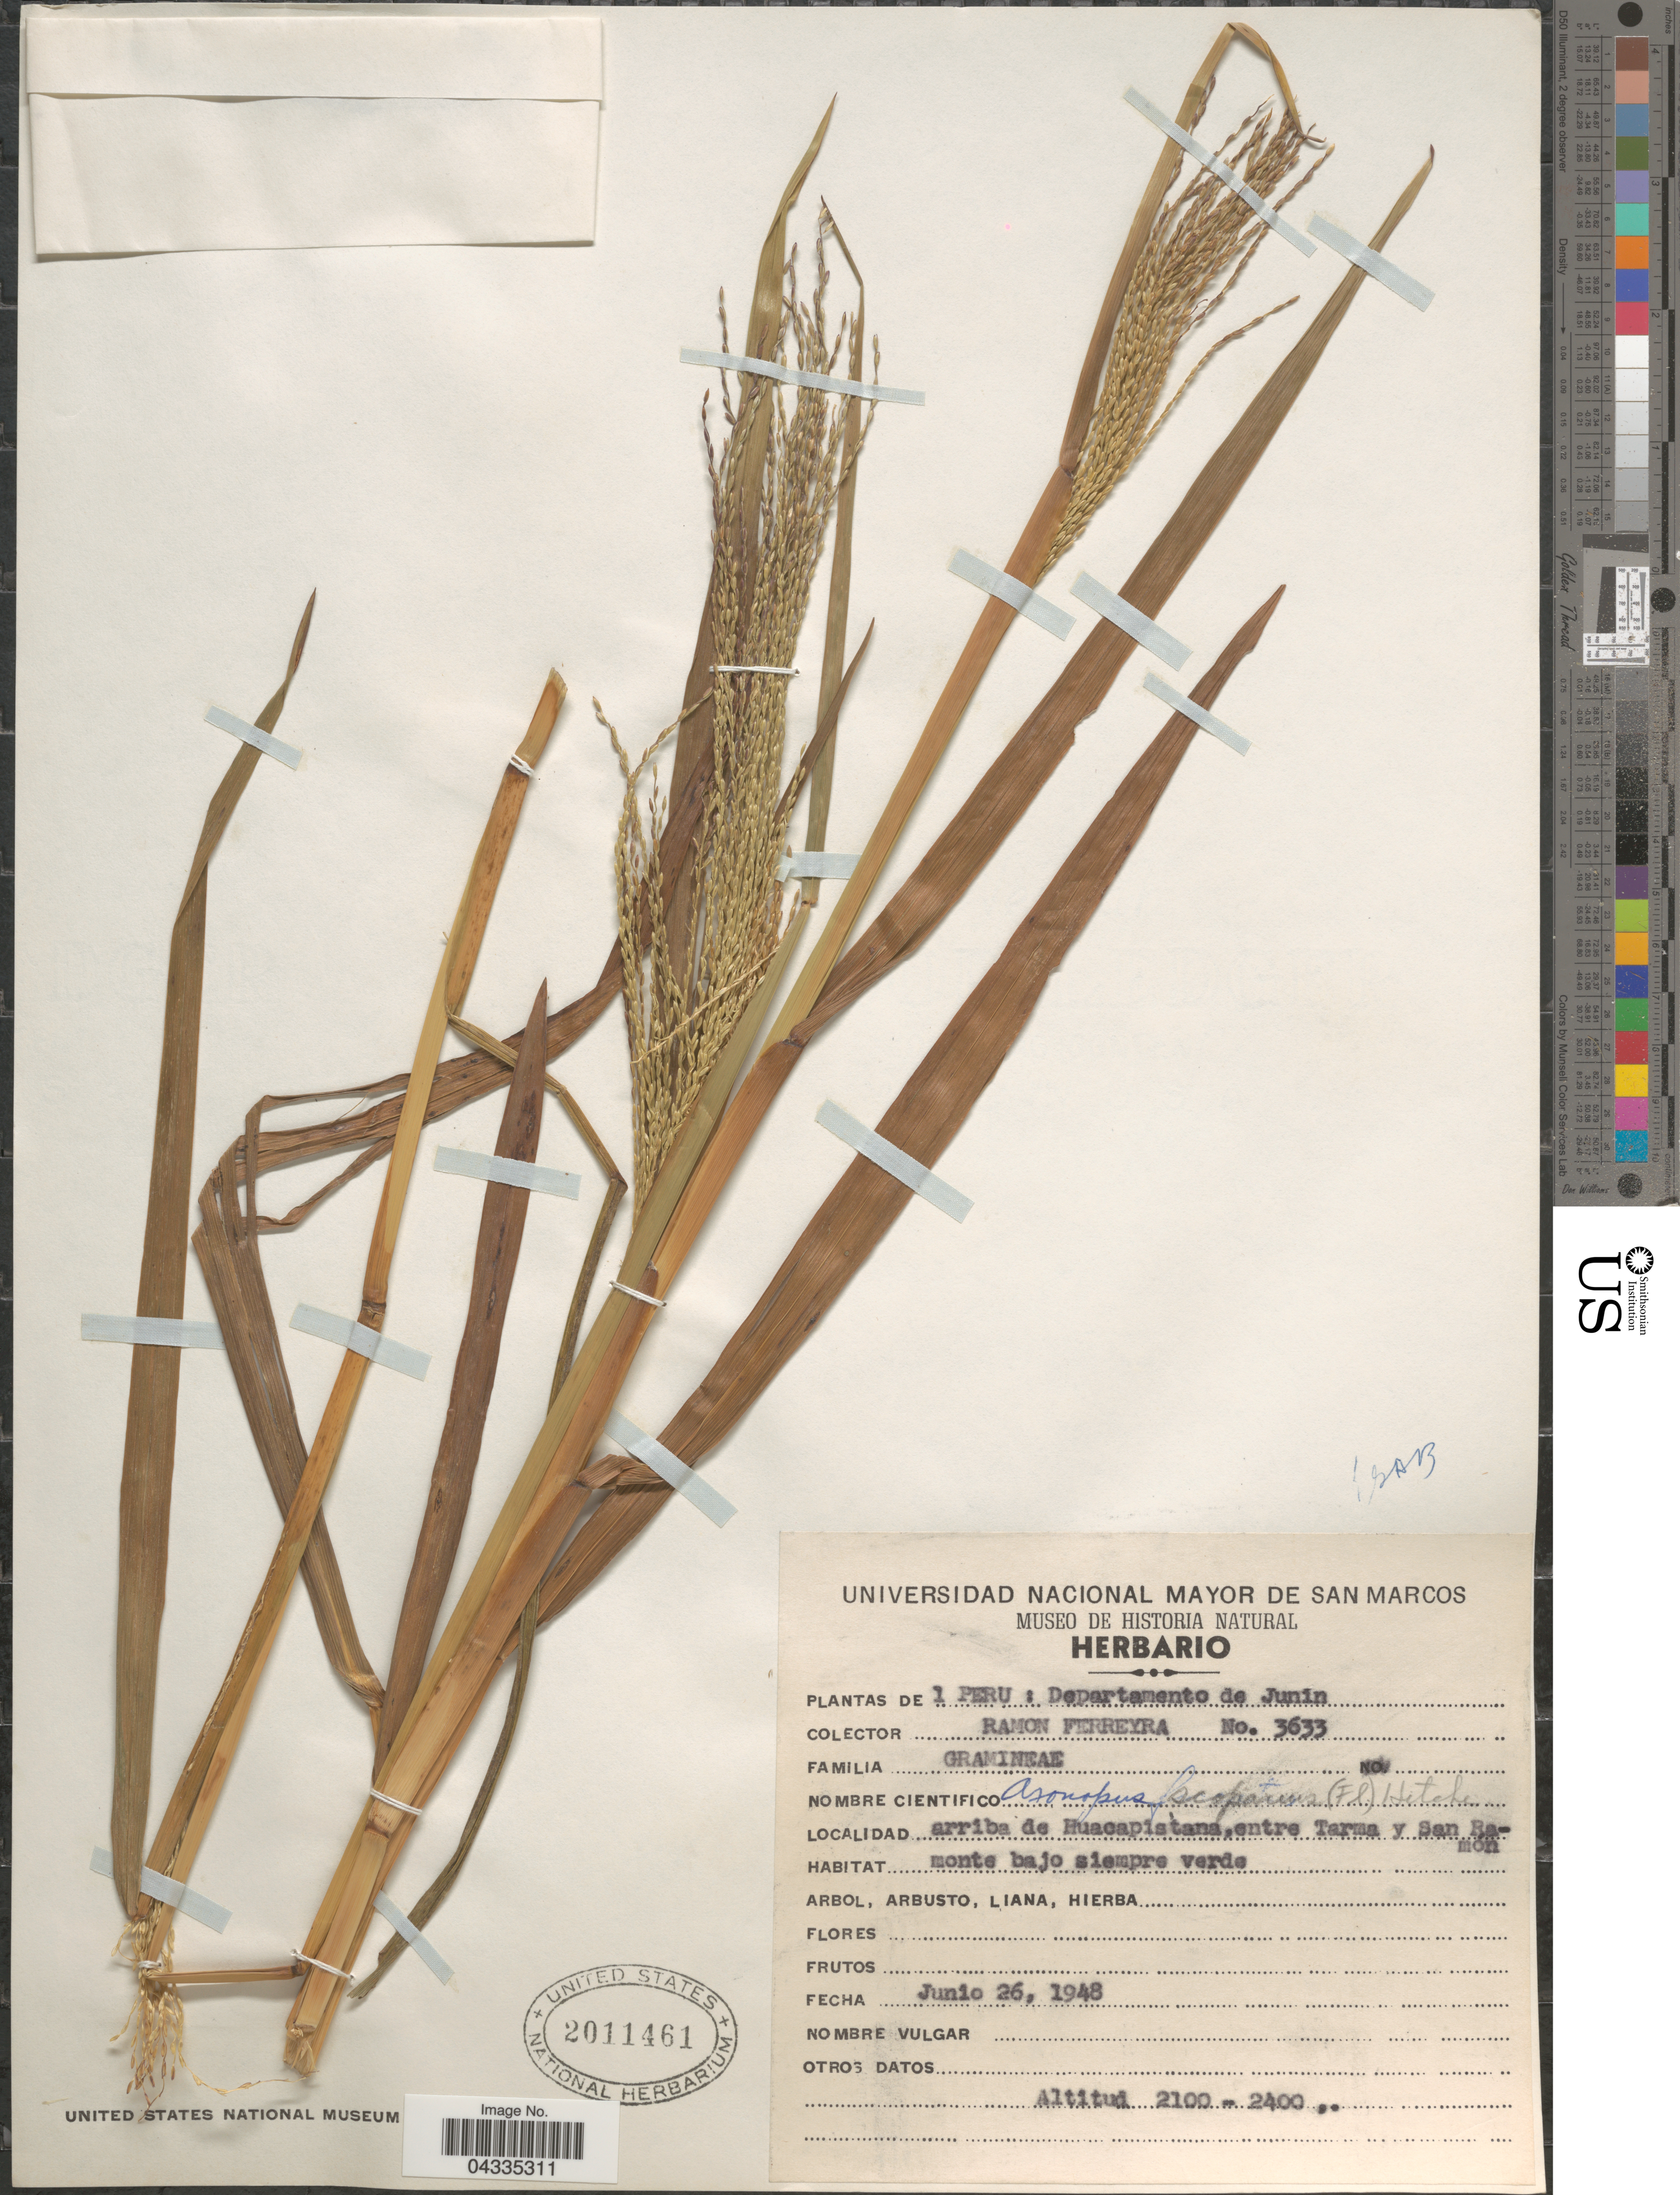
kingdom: Plantae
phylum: Tracheophyta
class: Liliopsida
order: Poales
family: Poaceae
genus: Axonopus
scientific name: Axonopus scoparius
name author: (Flüggé) Kuhlm.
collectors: R. A. Ferreyra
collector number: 3633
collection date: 1948-06-26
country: Peru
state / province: Junín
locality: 1 Peru: Departamento de Junin. Arriba de Huacapistana, entre Tarma y San Ramón. Monte bajo siempre verde.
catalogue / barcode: US 2011461